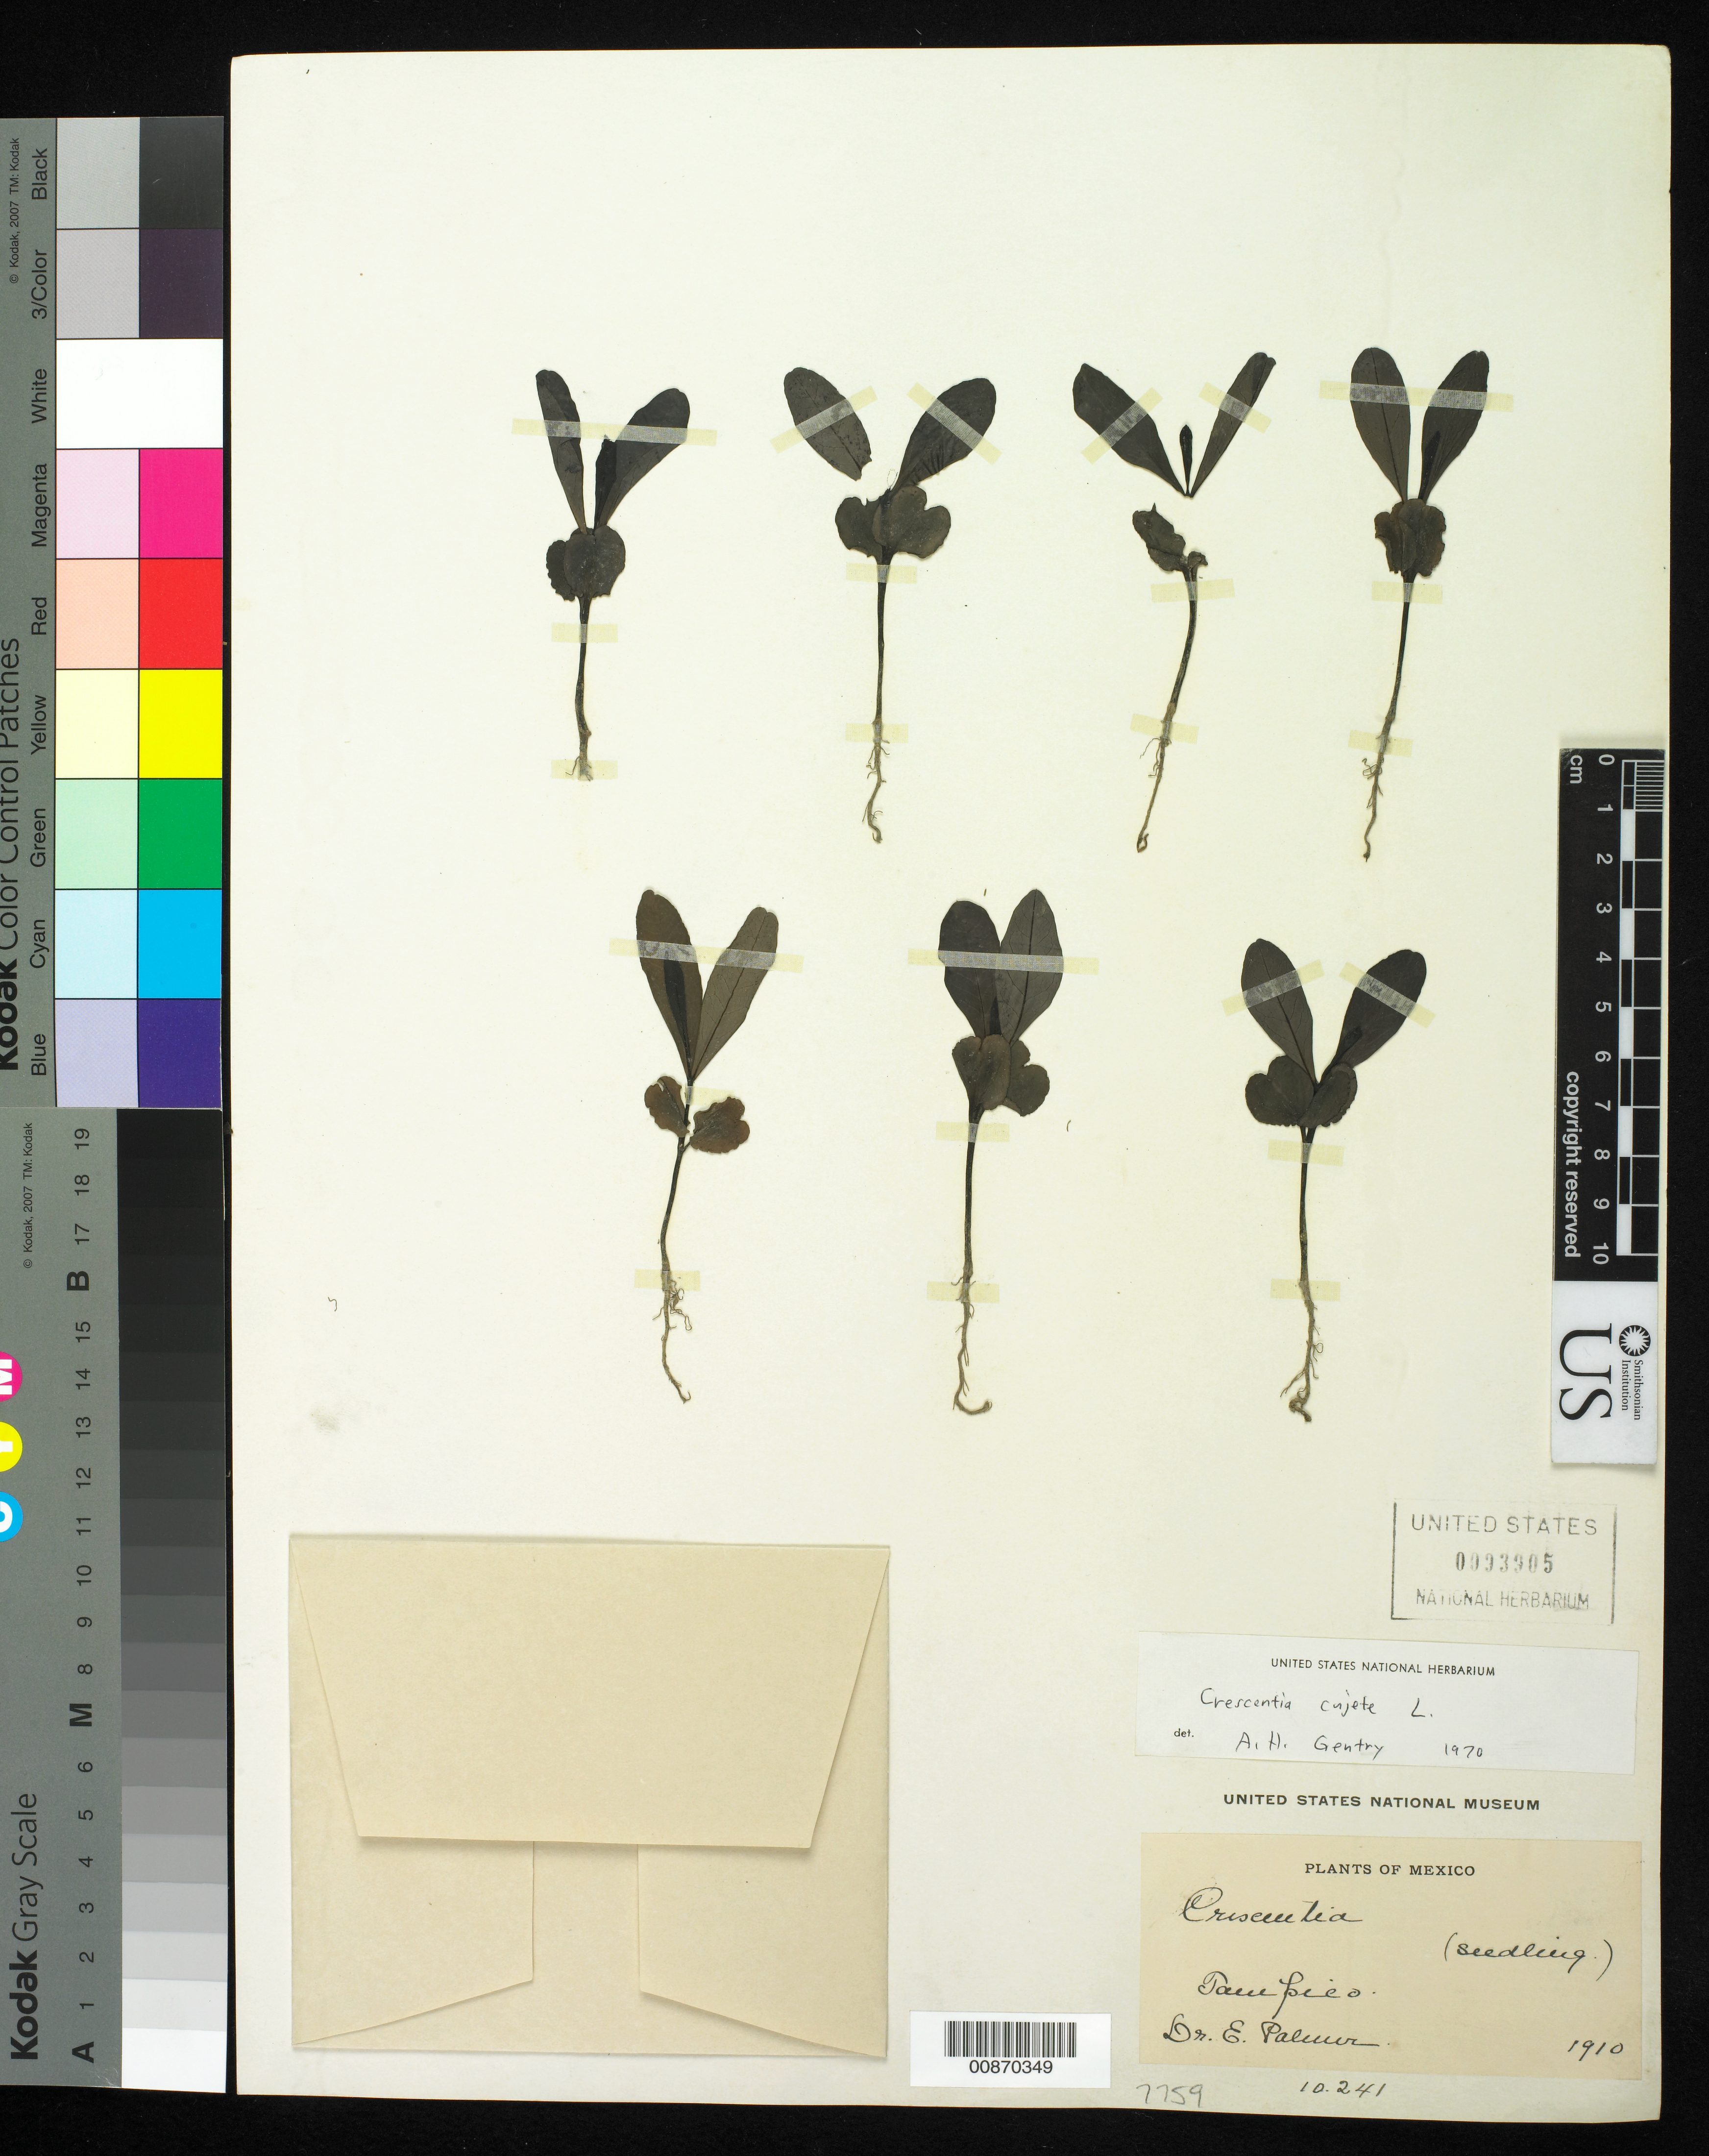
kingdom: Plantae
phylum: Tracheophyta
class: Magnoliopsida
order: Lamiales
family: Bignoniaceae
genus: Crescentia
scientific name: Crescentia cujete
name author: L.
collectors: E. Palmer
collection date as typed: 1910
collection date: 1910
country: Mexico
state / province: Tamaulipas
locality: Vicinity of Tampico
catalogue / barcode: US 93905